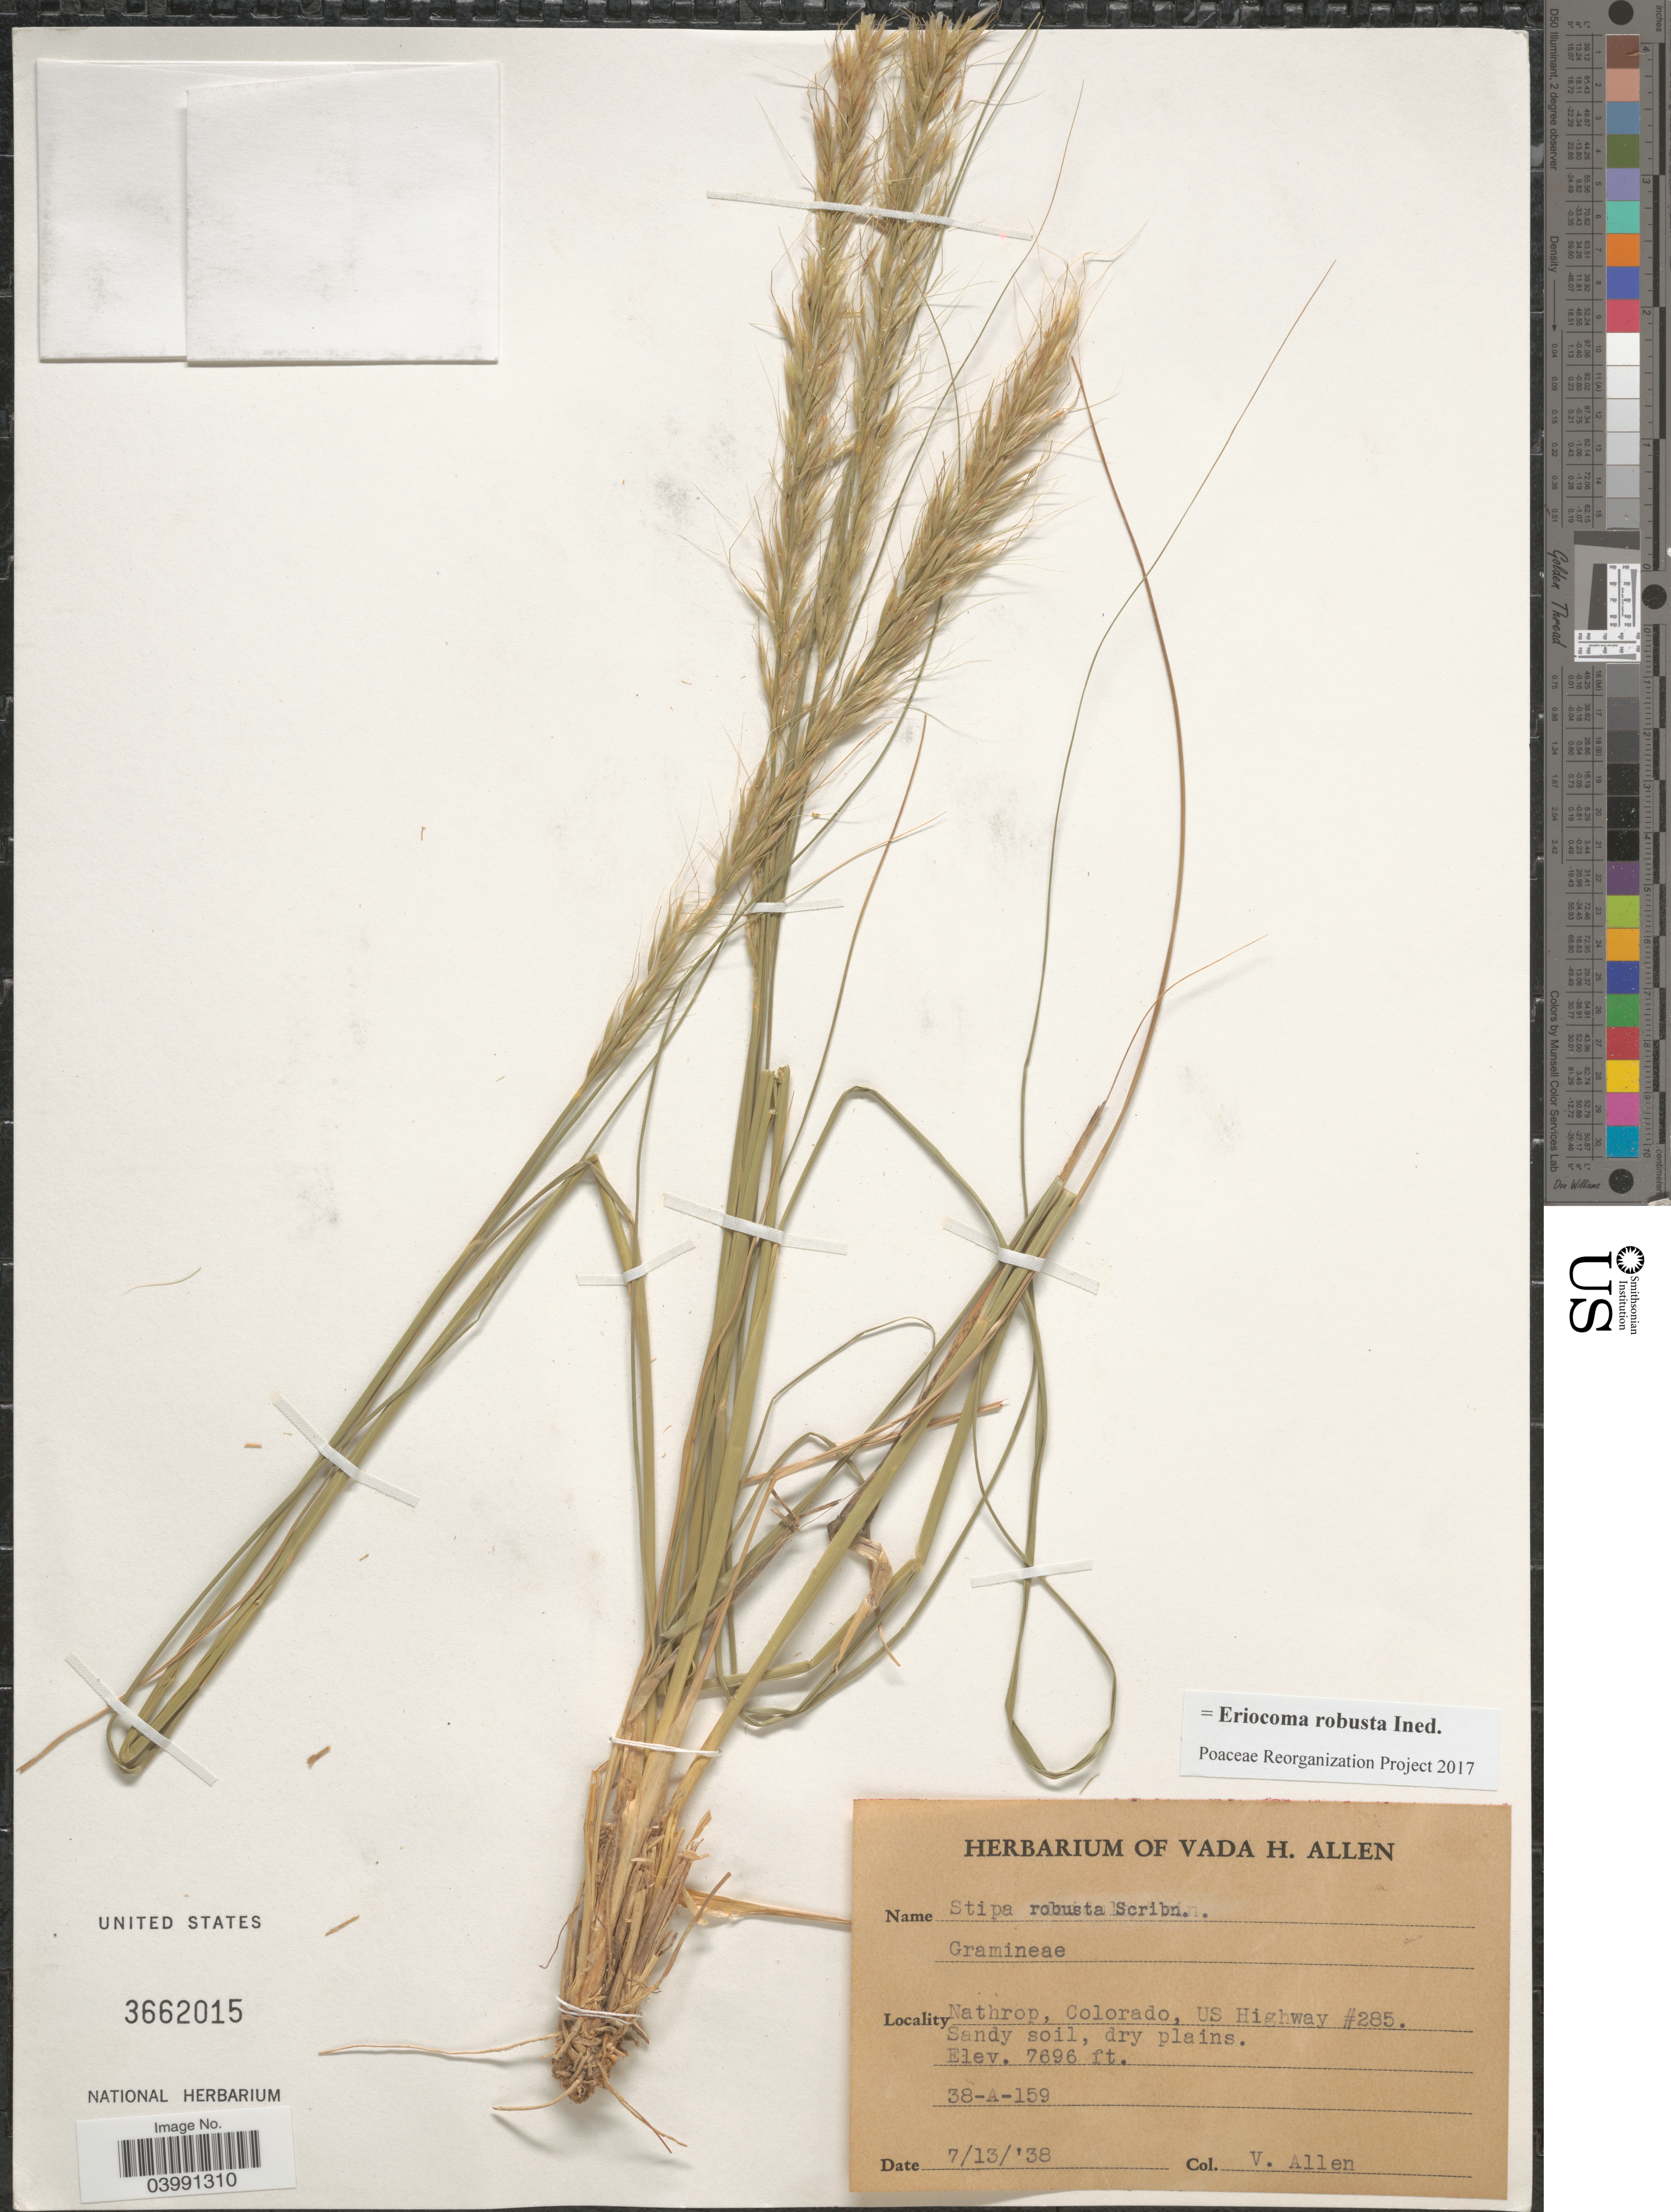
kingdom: Plantae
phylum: Tracheophyta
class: Liliopsida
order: Poales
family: Poaceae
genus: Eriocoma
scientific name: Eriocoma robusta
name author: (Vasey) Romasch.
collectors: V. Allen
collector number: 38-A-159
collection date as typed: Transcribed d/m/y: 13/7/38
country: United States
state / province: Colorado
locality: Nathrop, US Highway #285.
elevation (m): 2346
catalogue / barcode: US 3662015